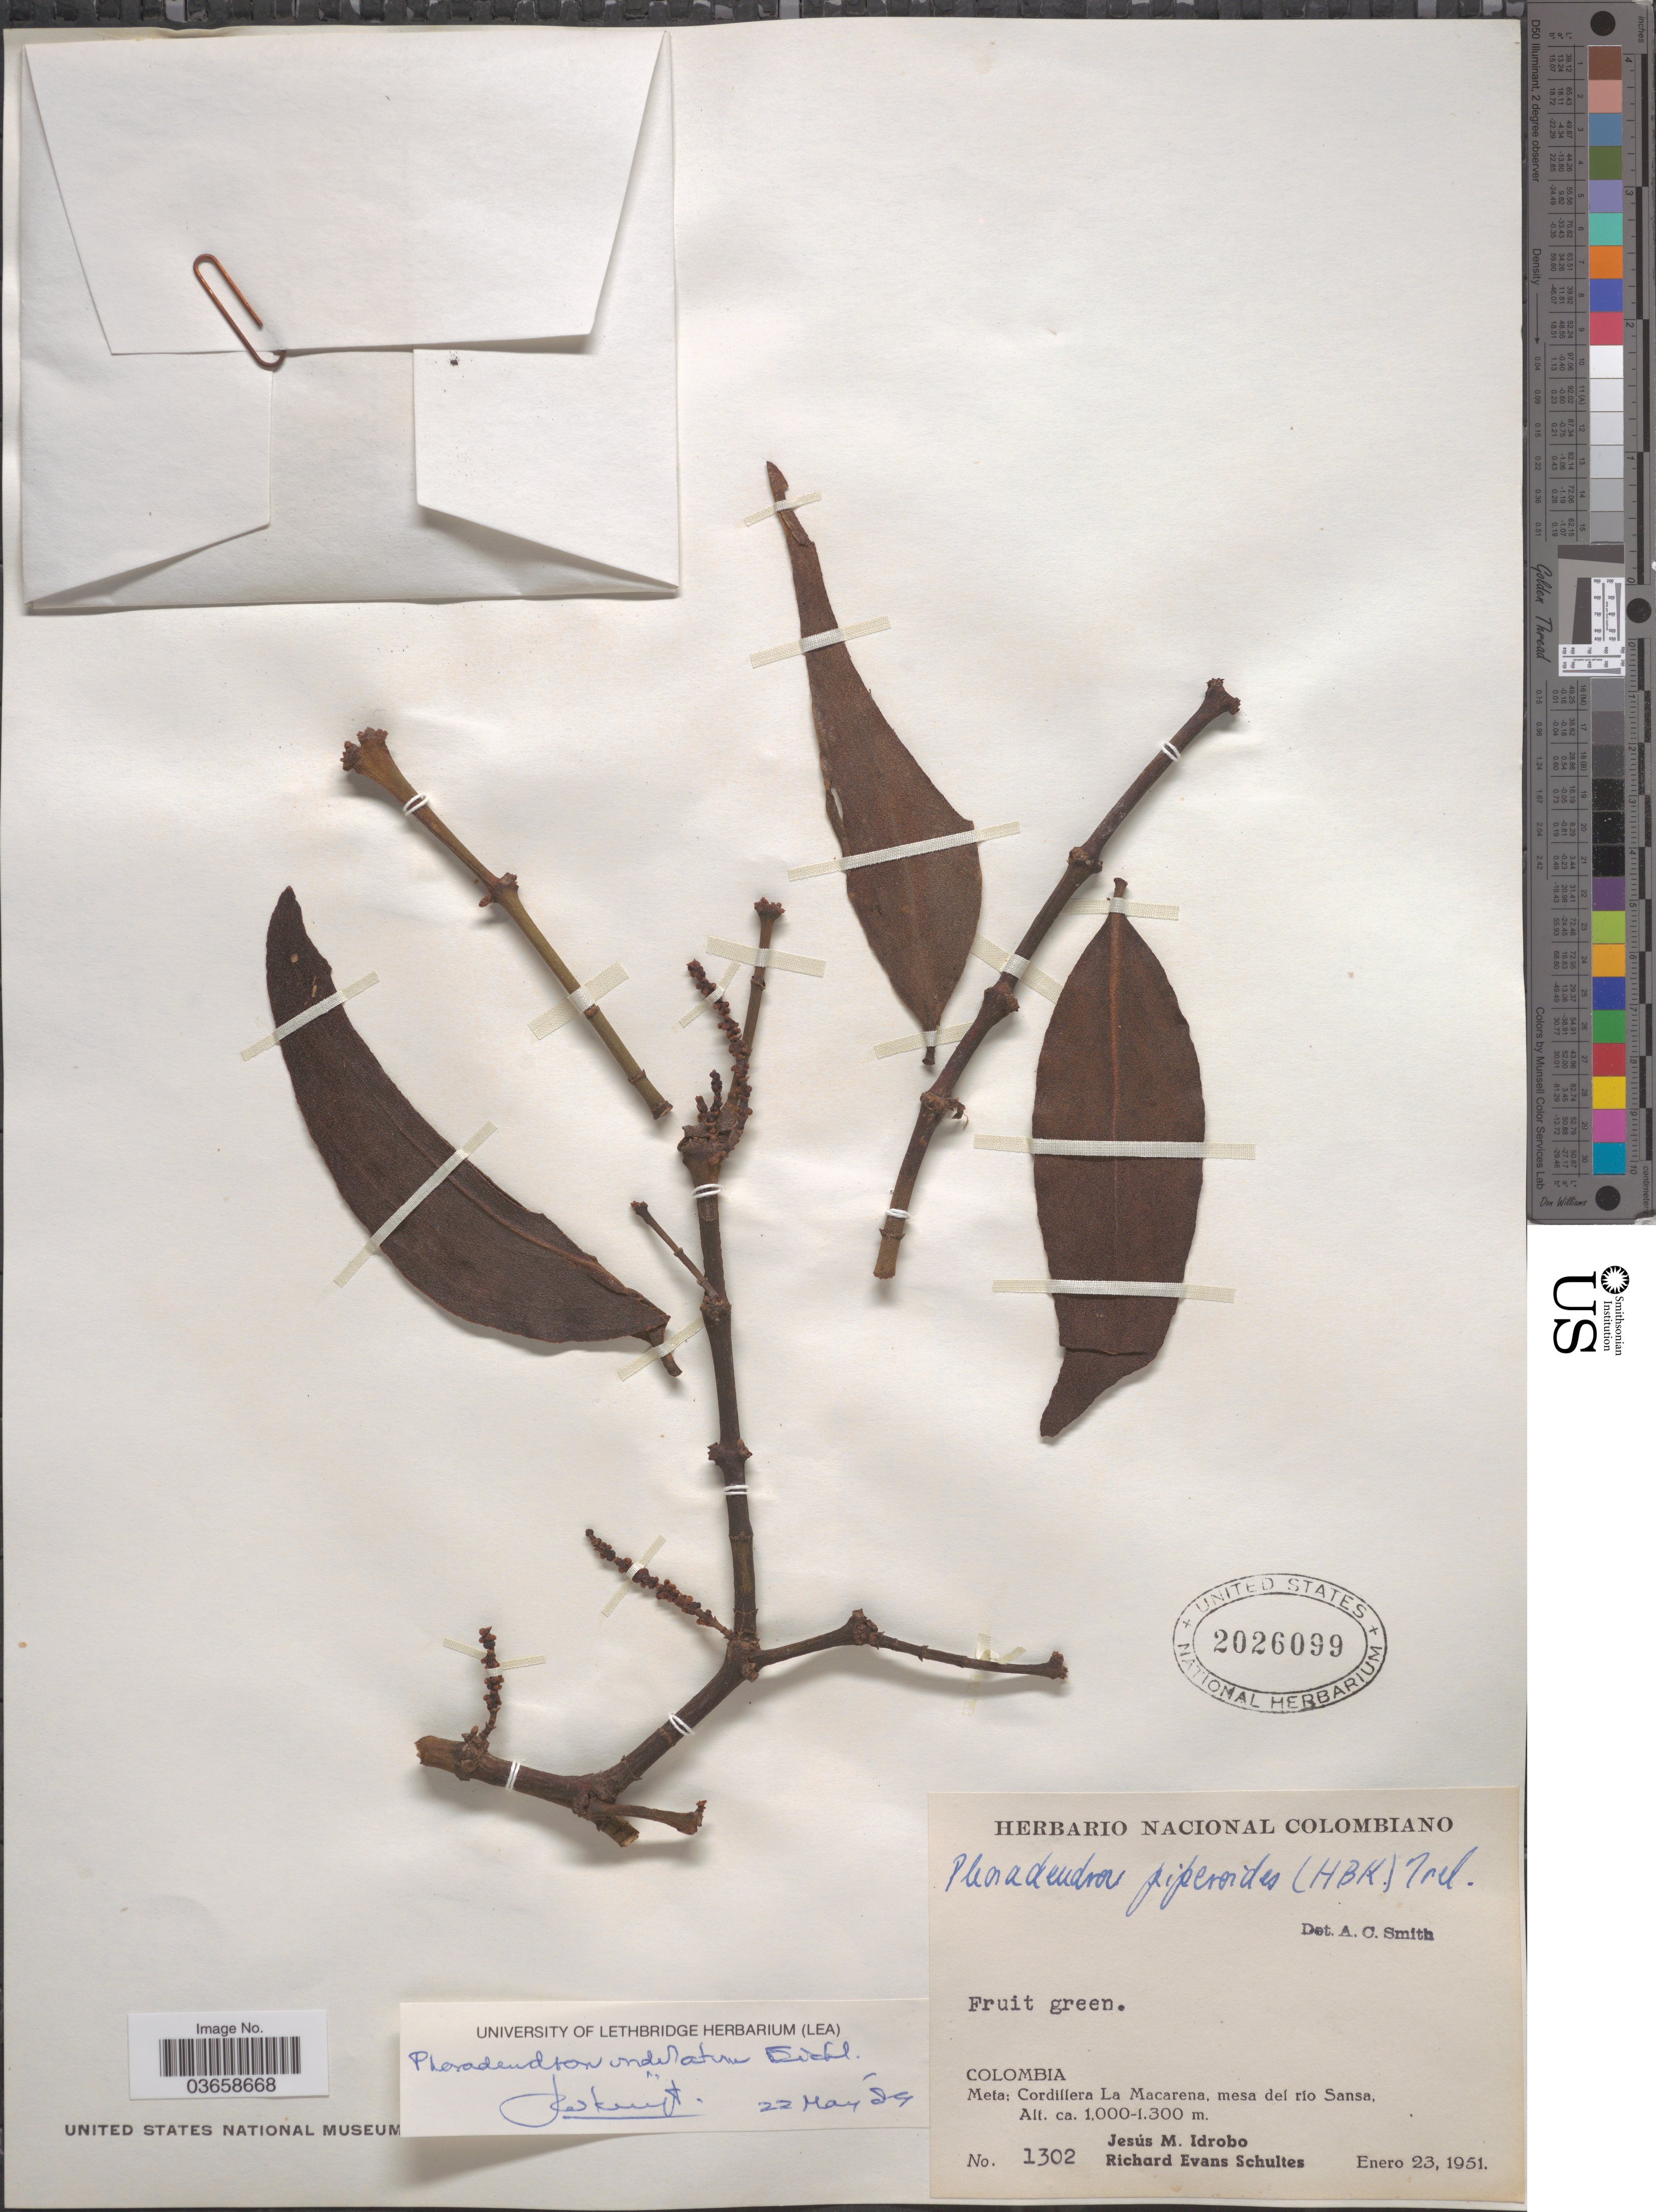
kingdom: Plantae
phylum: Tracheophyta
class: Magnoliopsida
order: Santalales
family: Viscaceae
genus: Phoradendron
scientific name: Phoradendron undulatum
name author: (Pohl ex DC.) Eichler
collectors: J. M. Idrobo & R. E. Schultes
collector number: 1302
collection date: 1951-01-23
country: Colombia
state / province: Meta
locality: Cordillera La Macarena, mesa del río Sansa.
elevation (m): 1000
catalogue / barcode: US 2026099